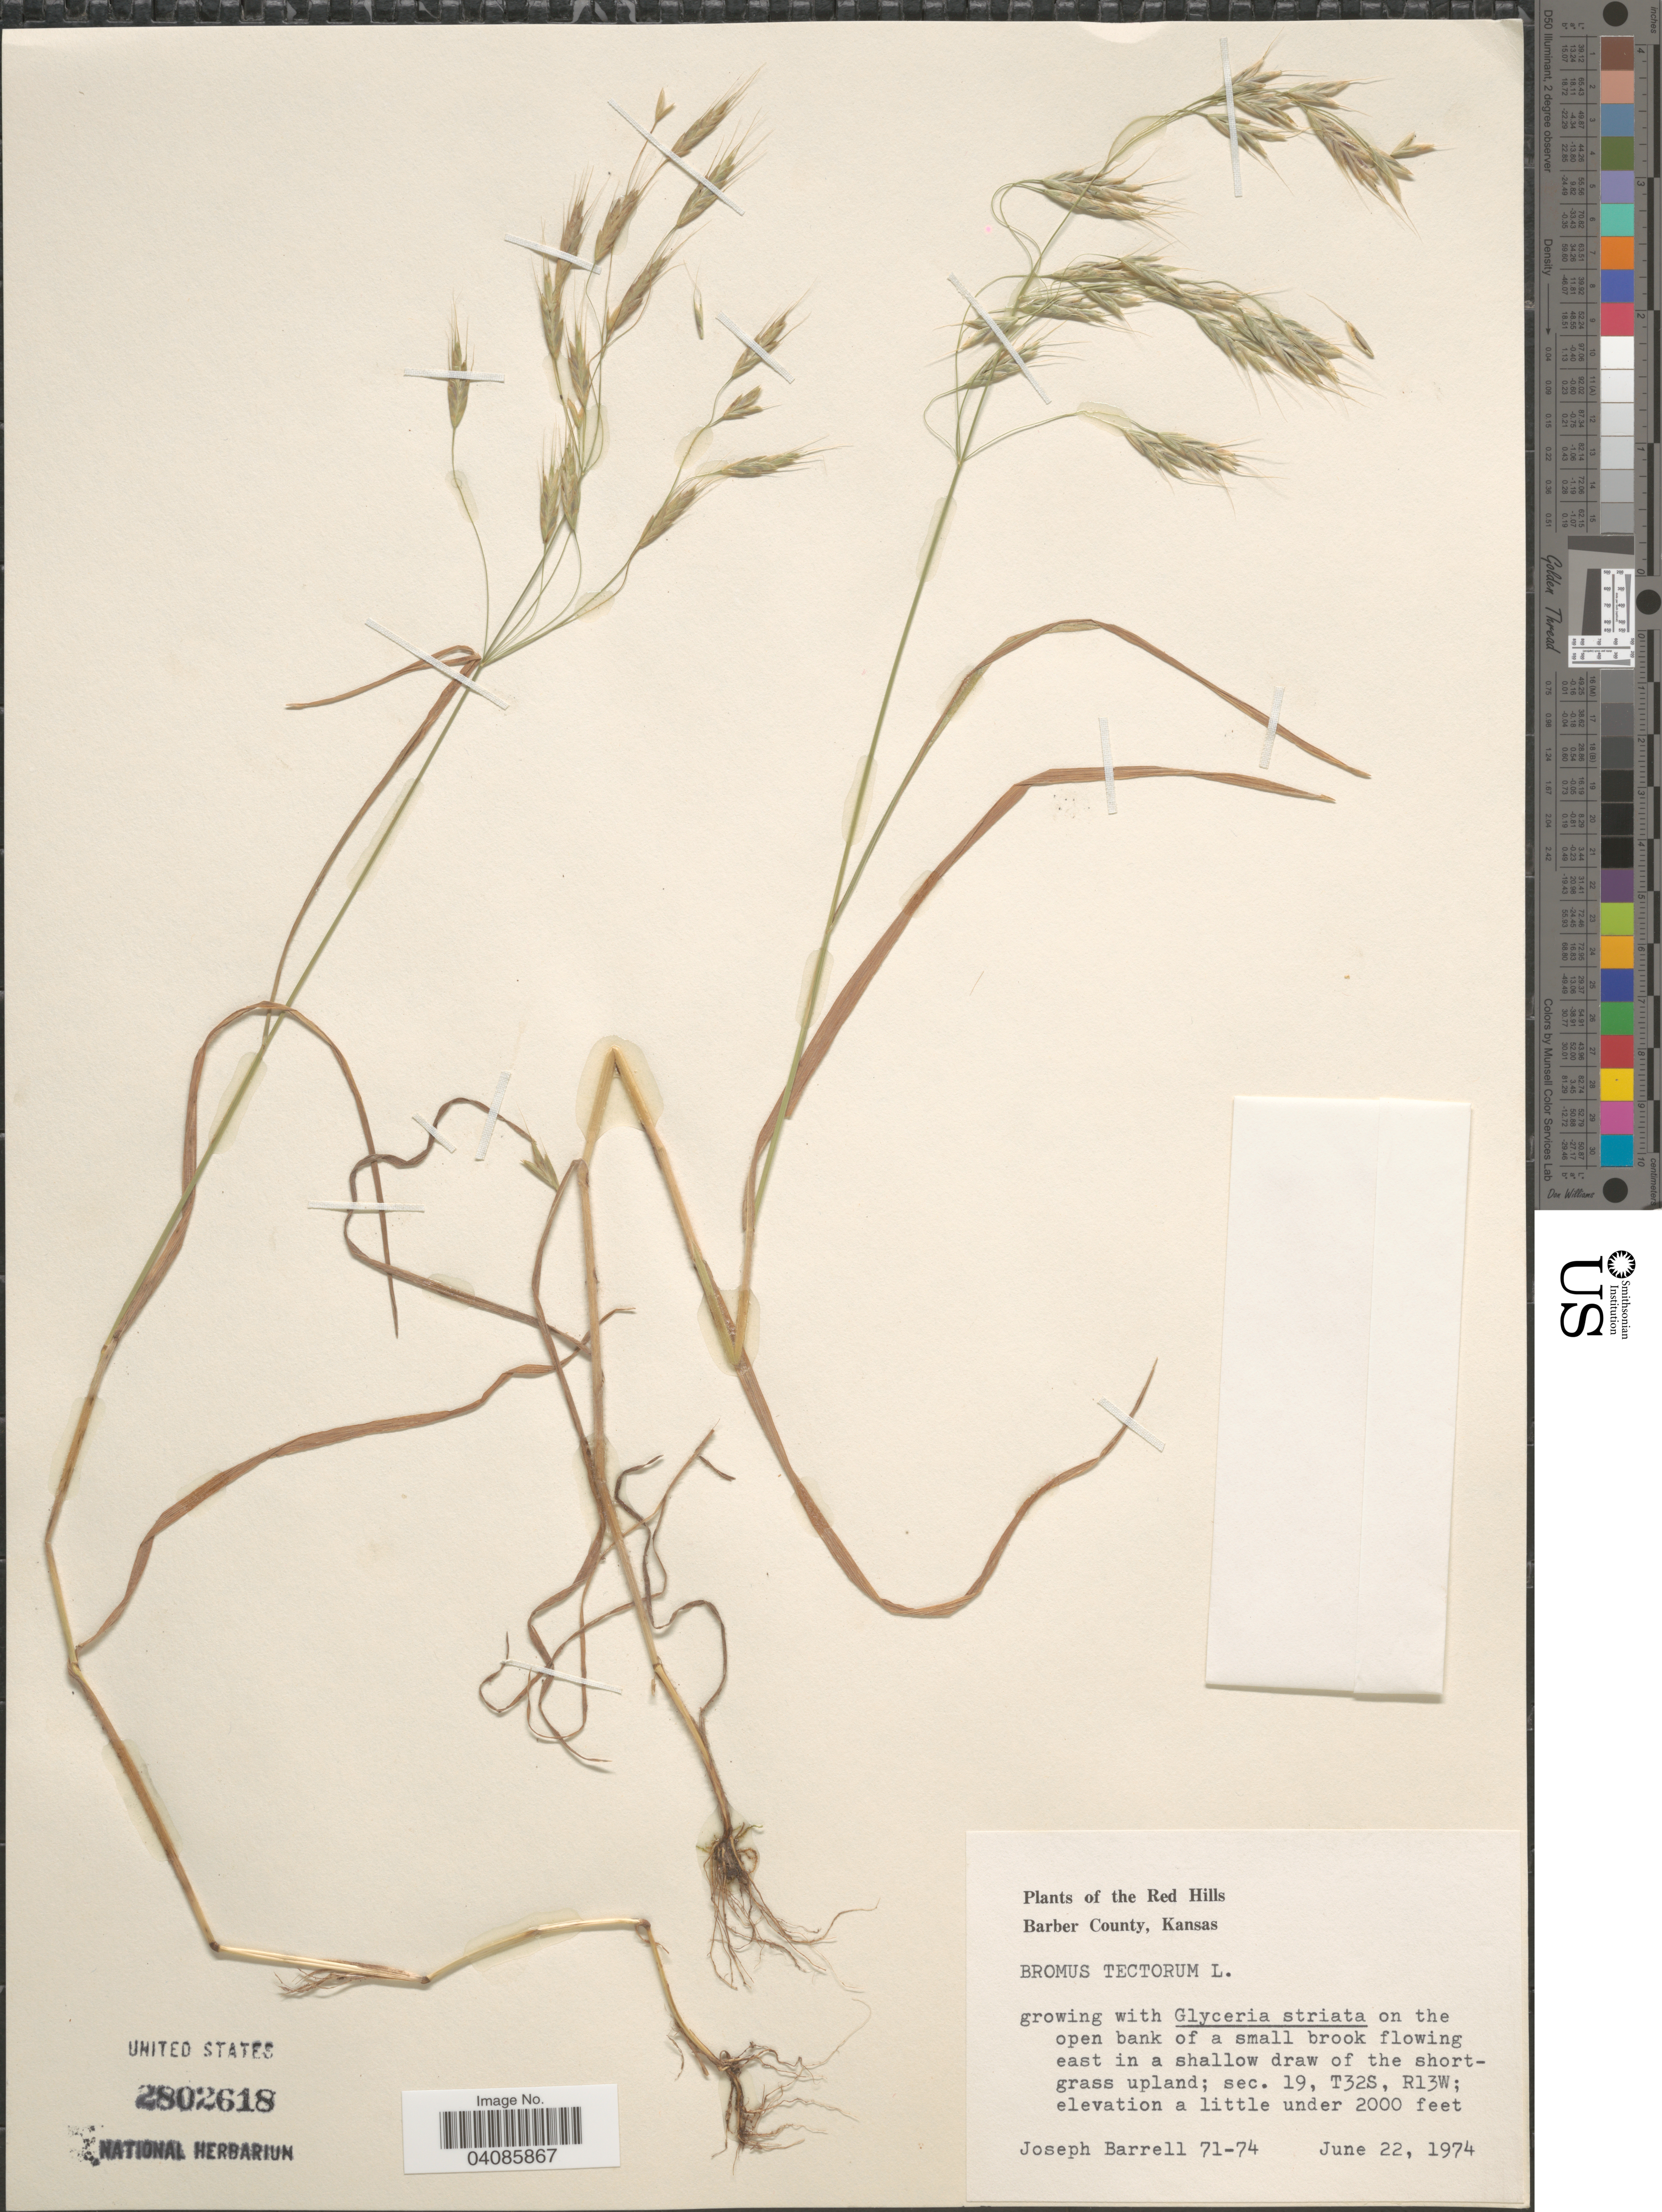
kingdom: Plantae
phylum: Tracheophyta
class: Liliopsida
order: Poales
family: Poaceae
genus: Bromus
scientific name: Bromus tectorum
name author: L.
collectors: J. Barrell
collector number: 71-74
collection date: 1974-06-22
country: United States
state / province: Kansas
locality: Red Hills. Barber County. On the open bank of a small brook flowing east in a shallow draw of the shortgrass upland; sec. 19, T32S, R13W.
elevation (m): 610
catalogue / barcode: US 2802618